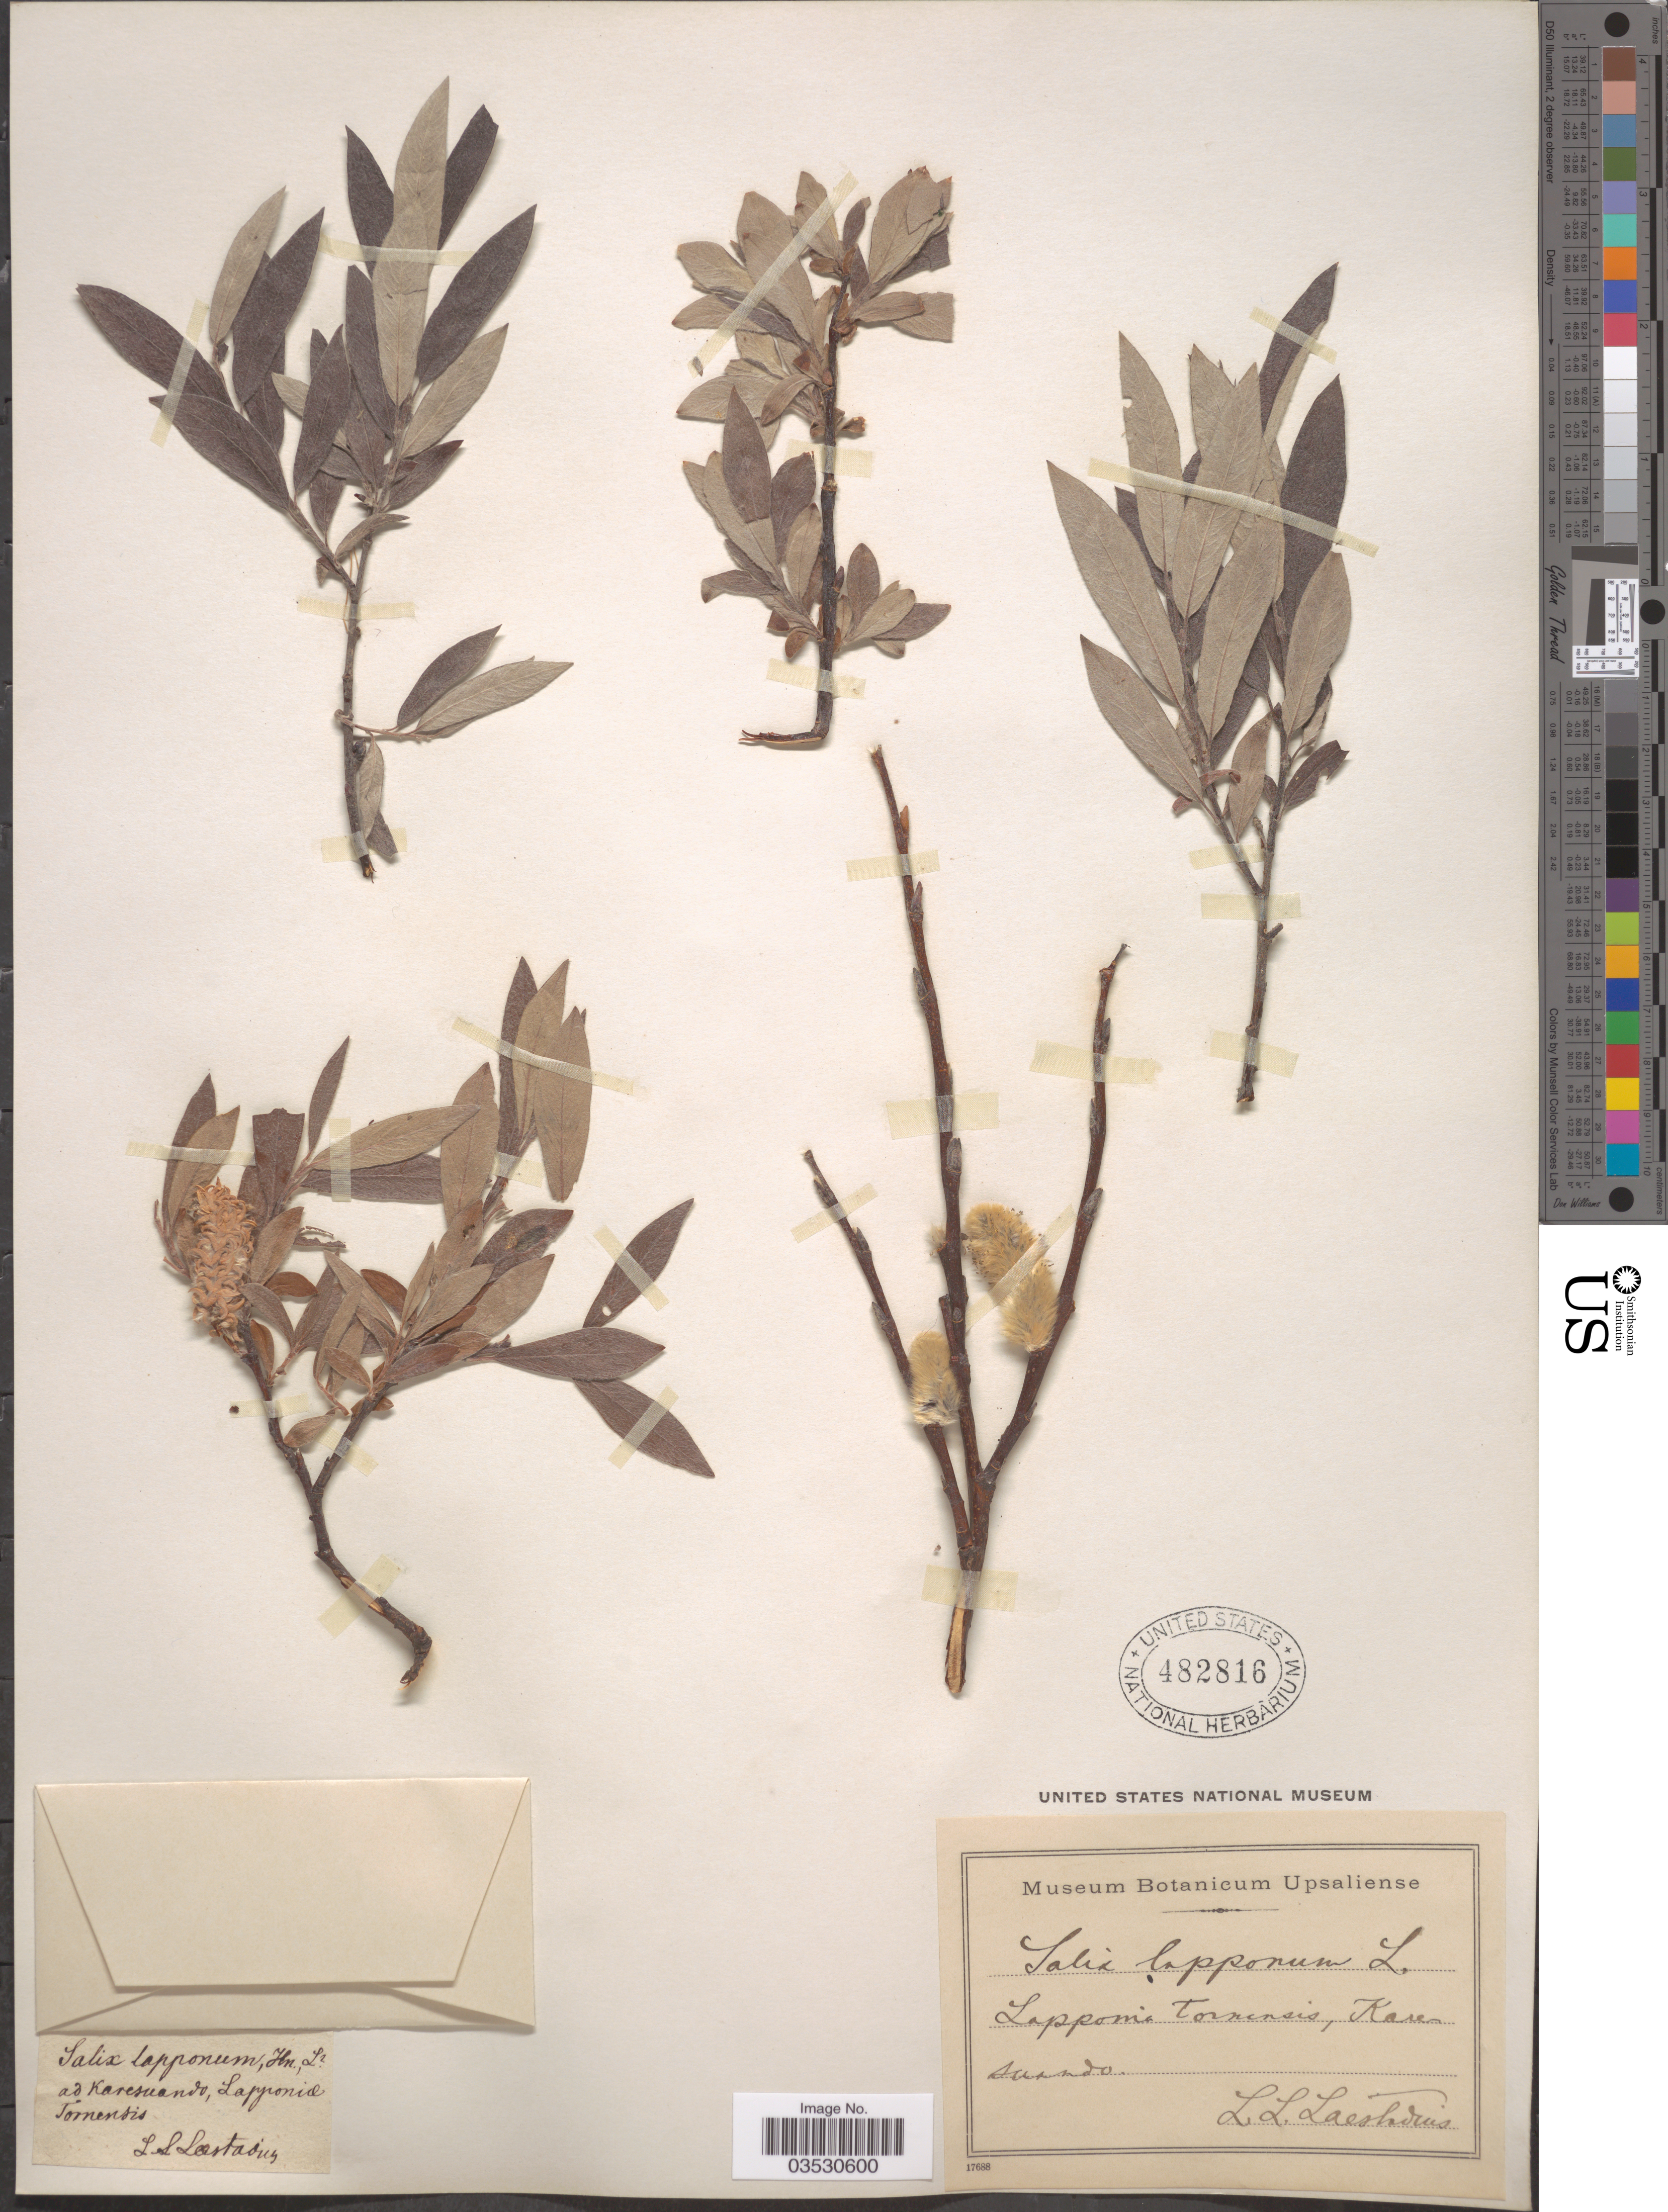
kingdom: Plantae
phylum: Tracheophyta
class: Magnoliopsida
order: Malpighiales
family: Salicaceae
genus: Salix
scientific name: Salix lapponum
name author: L.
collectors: L. L. Laestadius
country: Sweden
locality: Lapponia Tornensis, Karesuando.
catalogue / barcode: US 482816